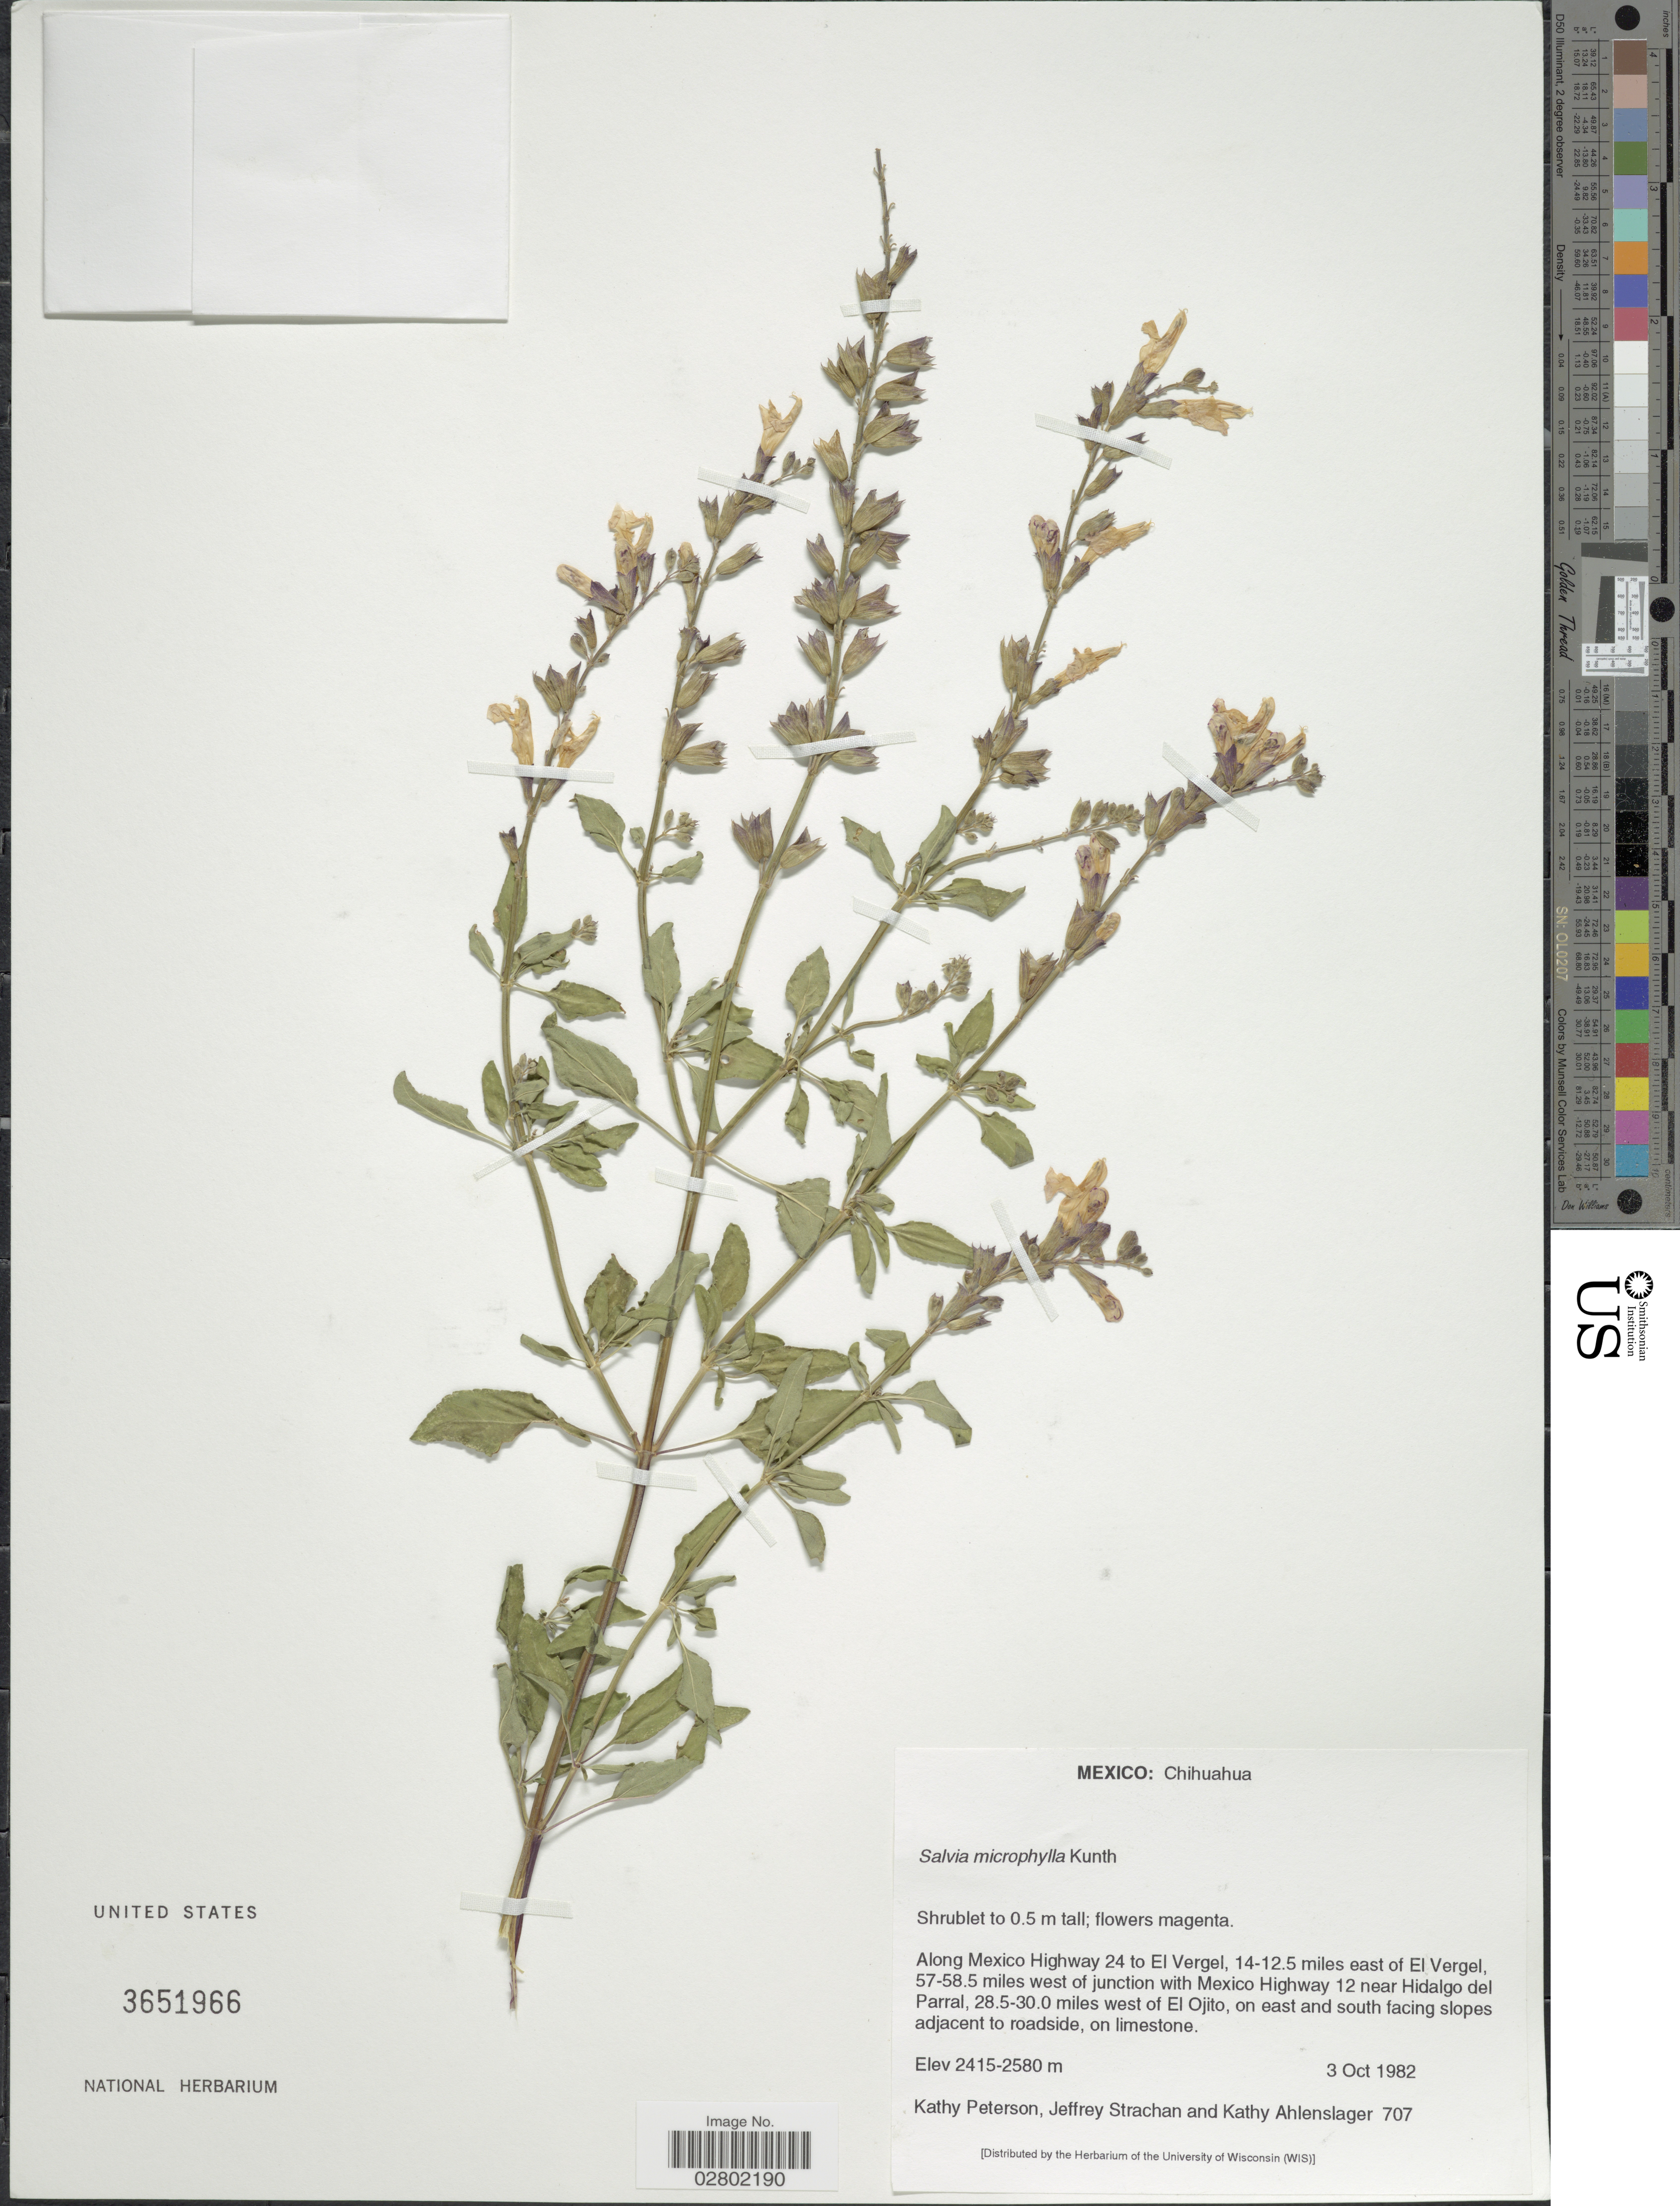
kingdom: Plantae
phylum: Tracheophyta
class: Magnoliopsida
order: Lamiales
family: Lamiaceae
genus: Salvia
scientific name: Salvia microphylla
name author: Kunth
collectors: K. Peterson, J. Strachan & K. Ahlenslager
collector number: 707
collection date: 1982-10-03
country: Mexico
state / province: Chihuahua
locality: Along Mexico Highway 24 to El Vergel, 14-12.5 miles east of El Vergel, 57-58.5 miles west of junction with Mexico Highway 12 near Hidalgo del Parral, 28.5-30.0 miles west of El Ojito, on east and south facing slopes adjacent to roadside.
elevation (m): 2415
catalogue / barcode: US 3651966